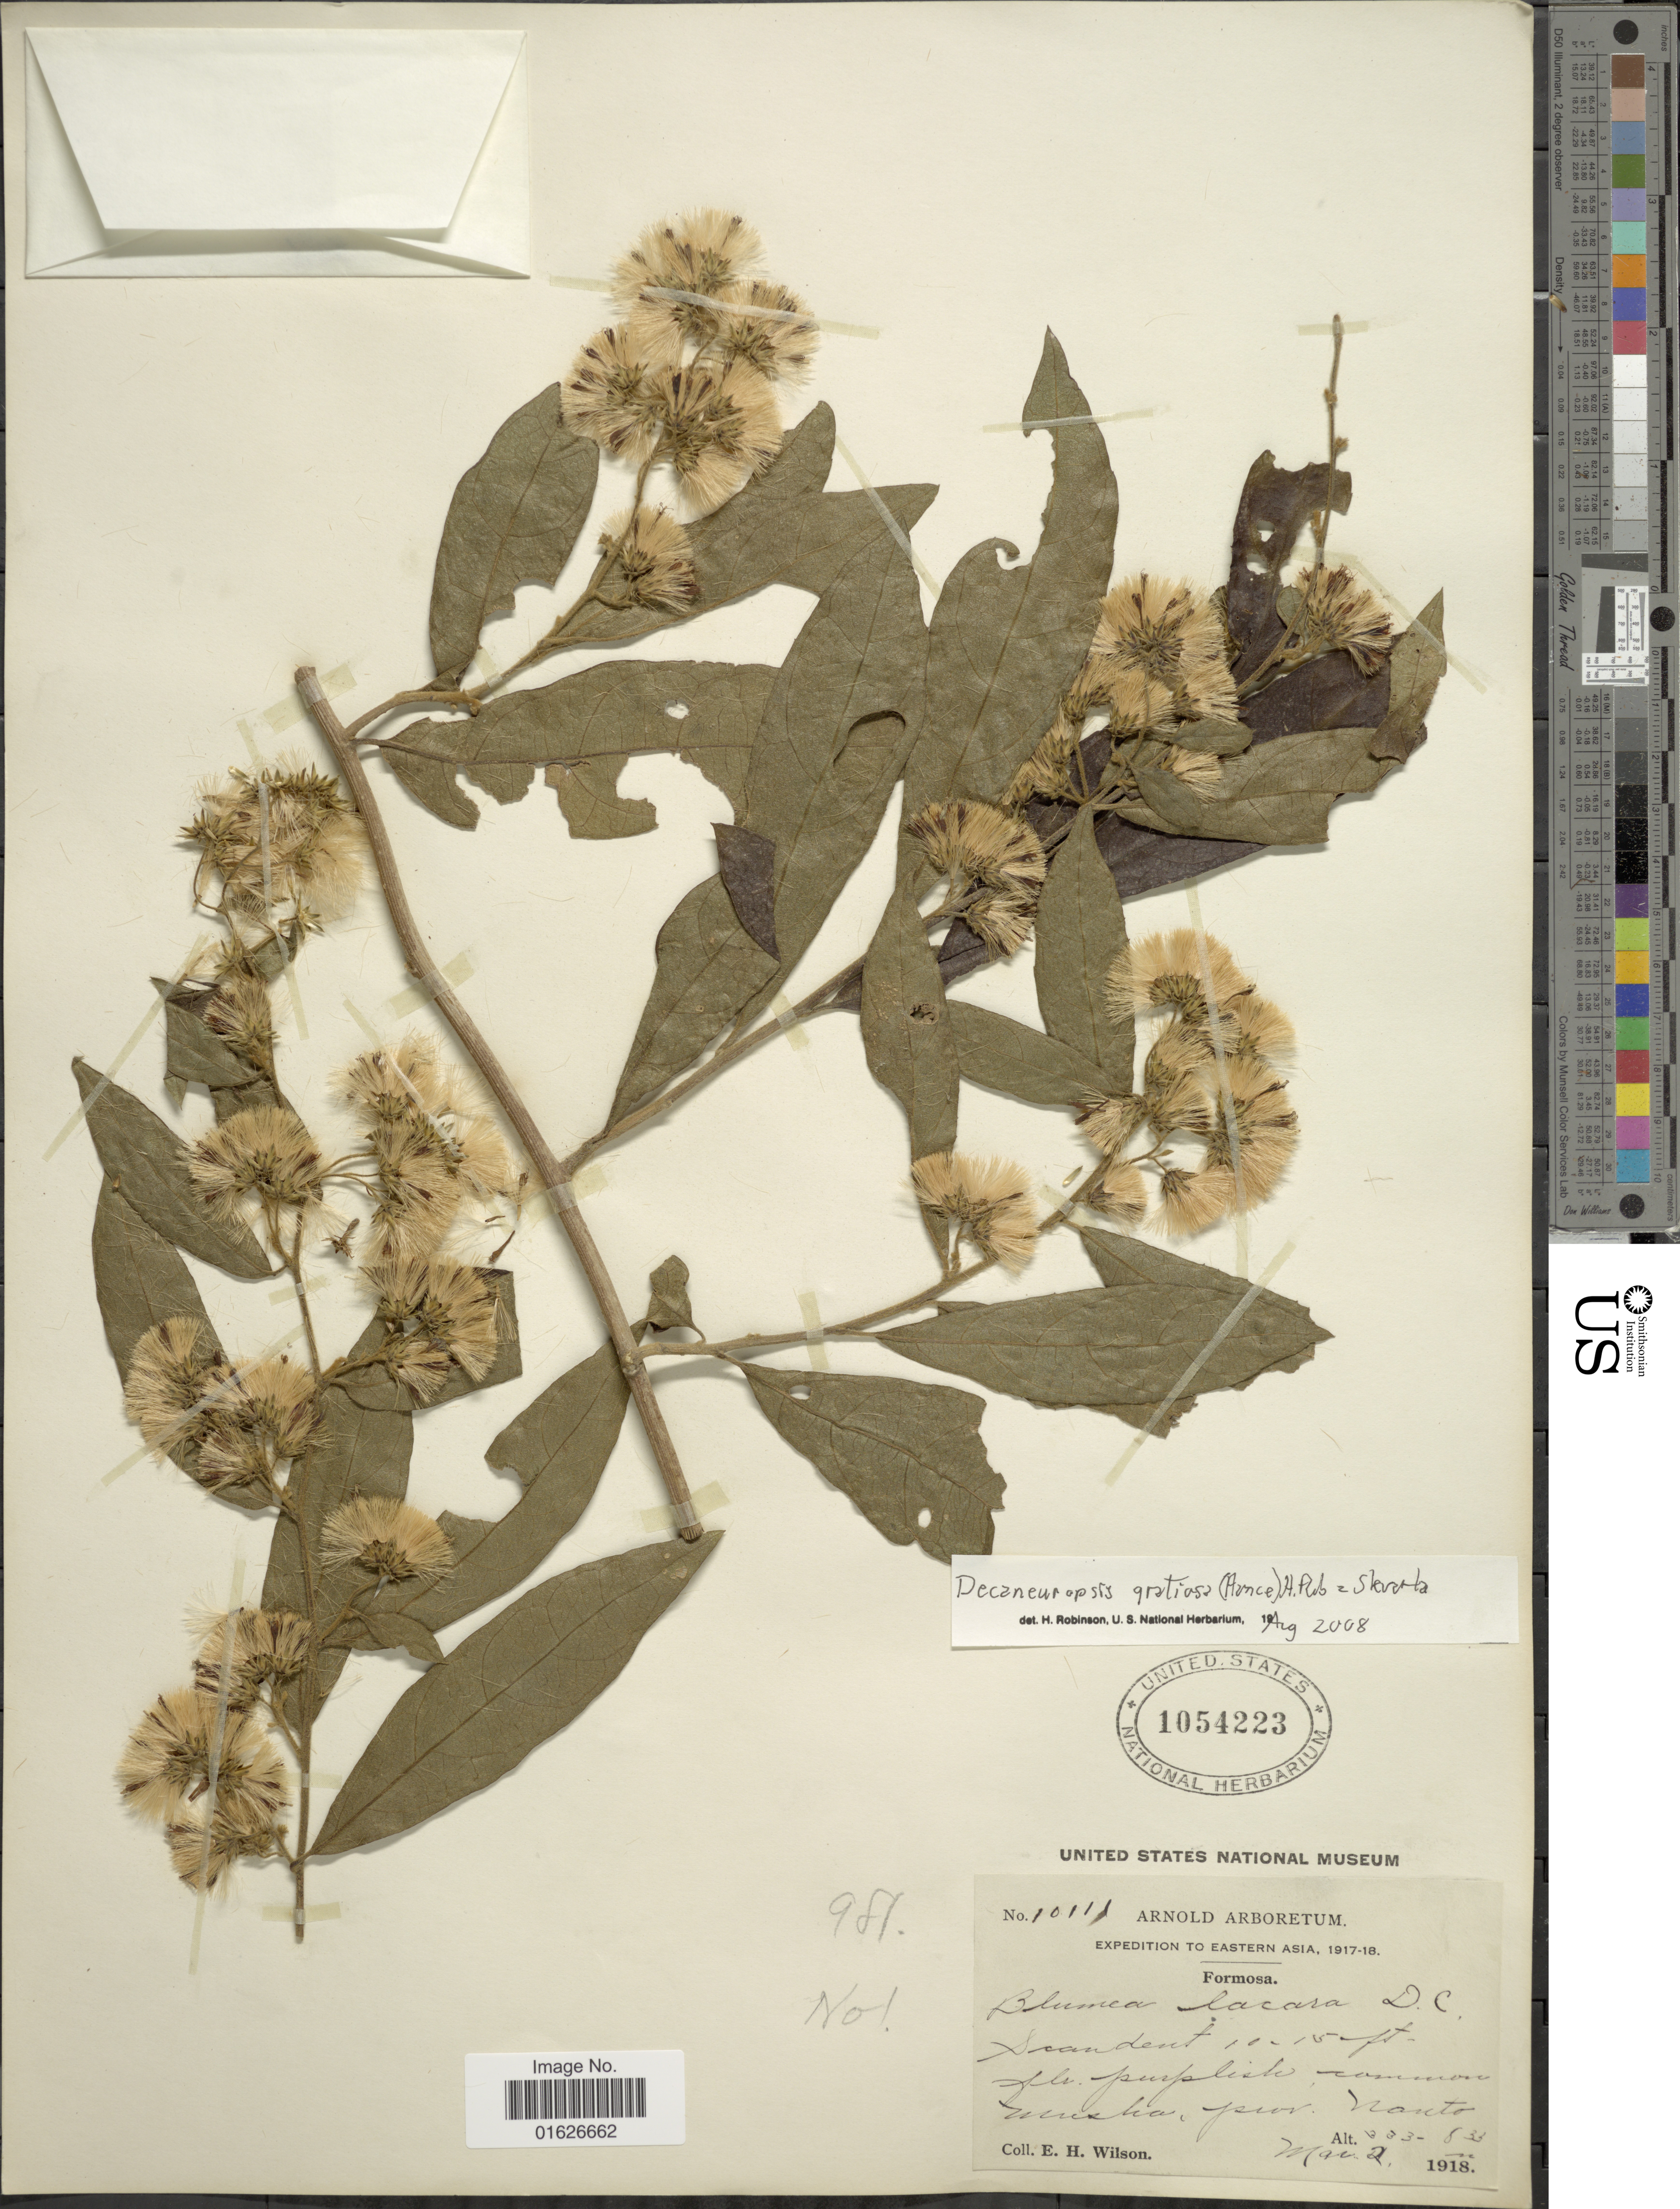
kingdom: Plantae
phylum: Tracheophyta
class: Magnoliopsida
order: Asterales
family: Asteraceae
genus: Decaneuropsis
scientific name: Decaneuropsis gratiosa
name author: (Hance) H. Rob. & Skvarla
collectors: E. Wilson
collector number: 10111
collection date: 1918-03-02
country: Taiwan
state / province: Nantou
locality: Eastern Asia, Formosa, Musha, prov, Nanto.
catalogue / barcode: US 1054223